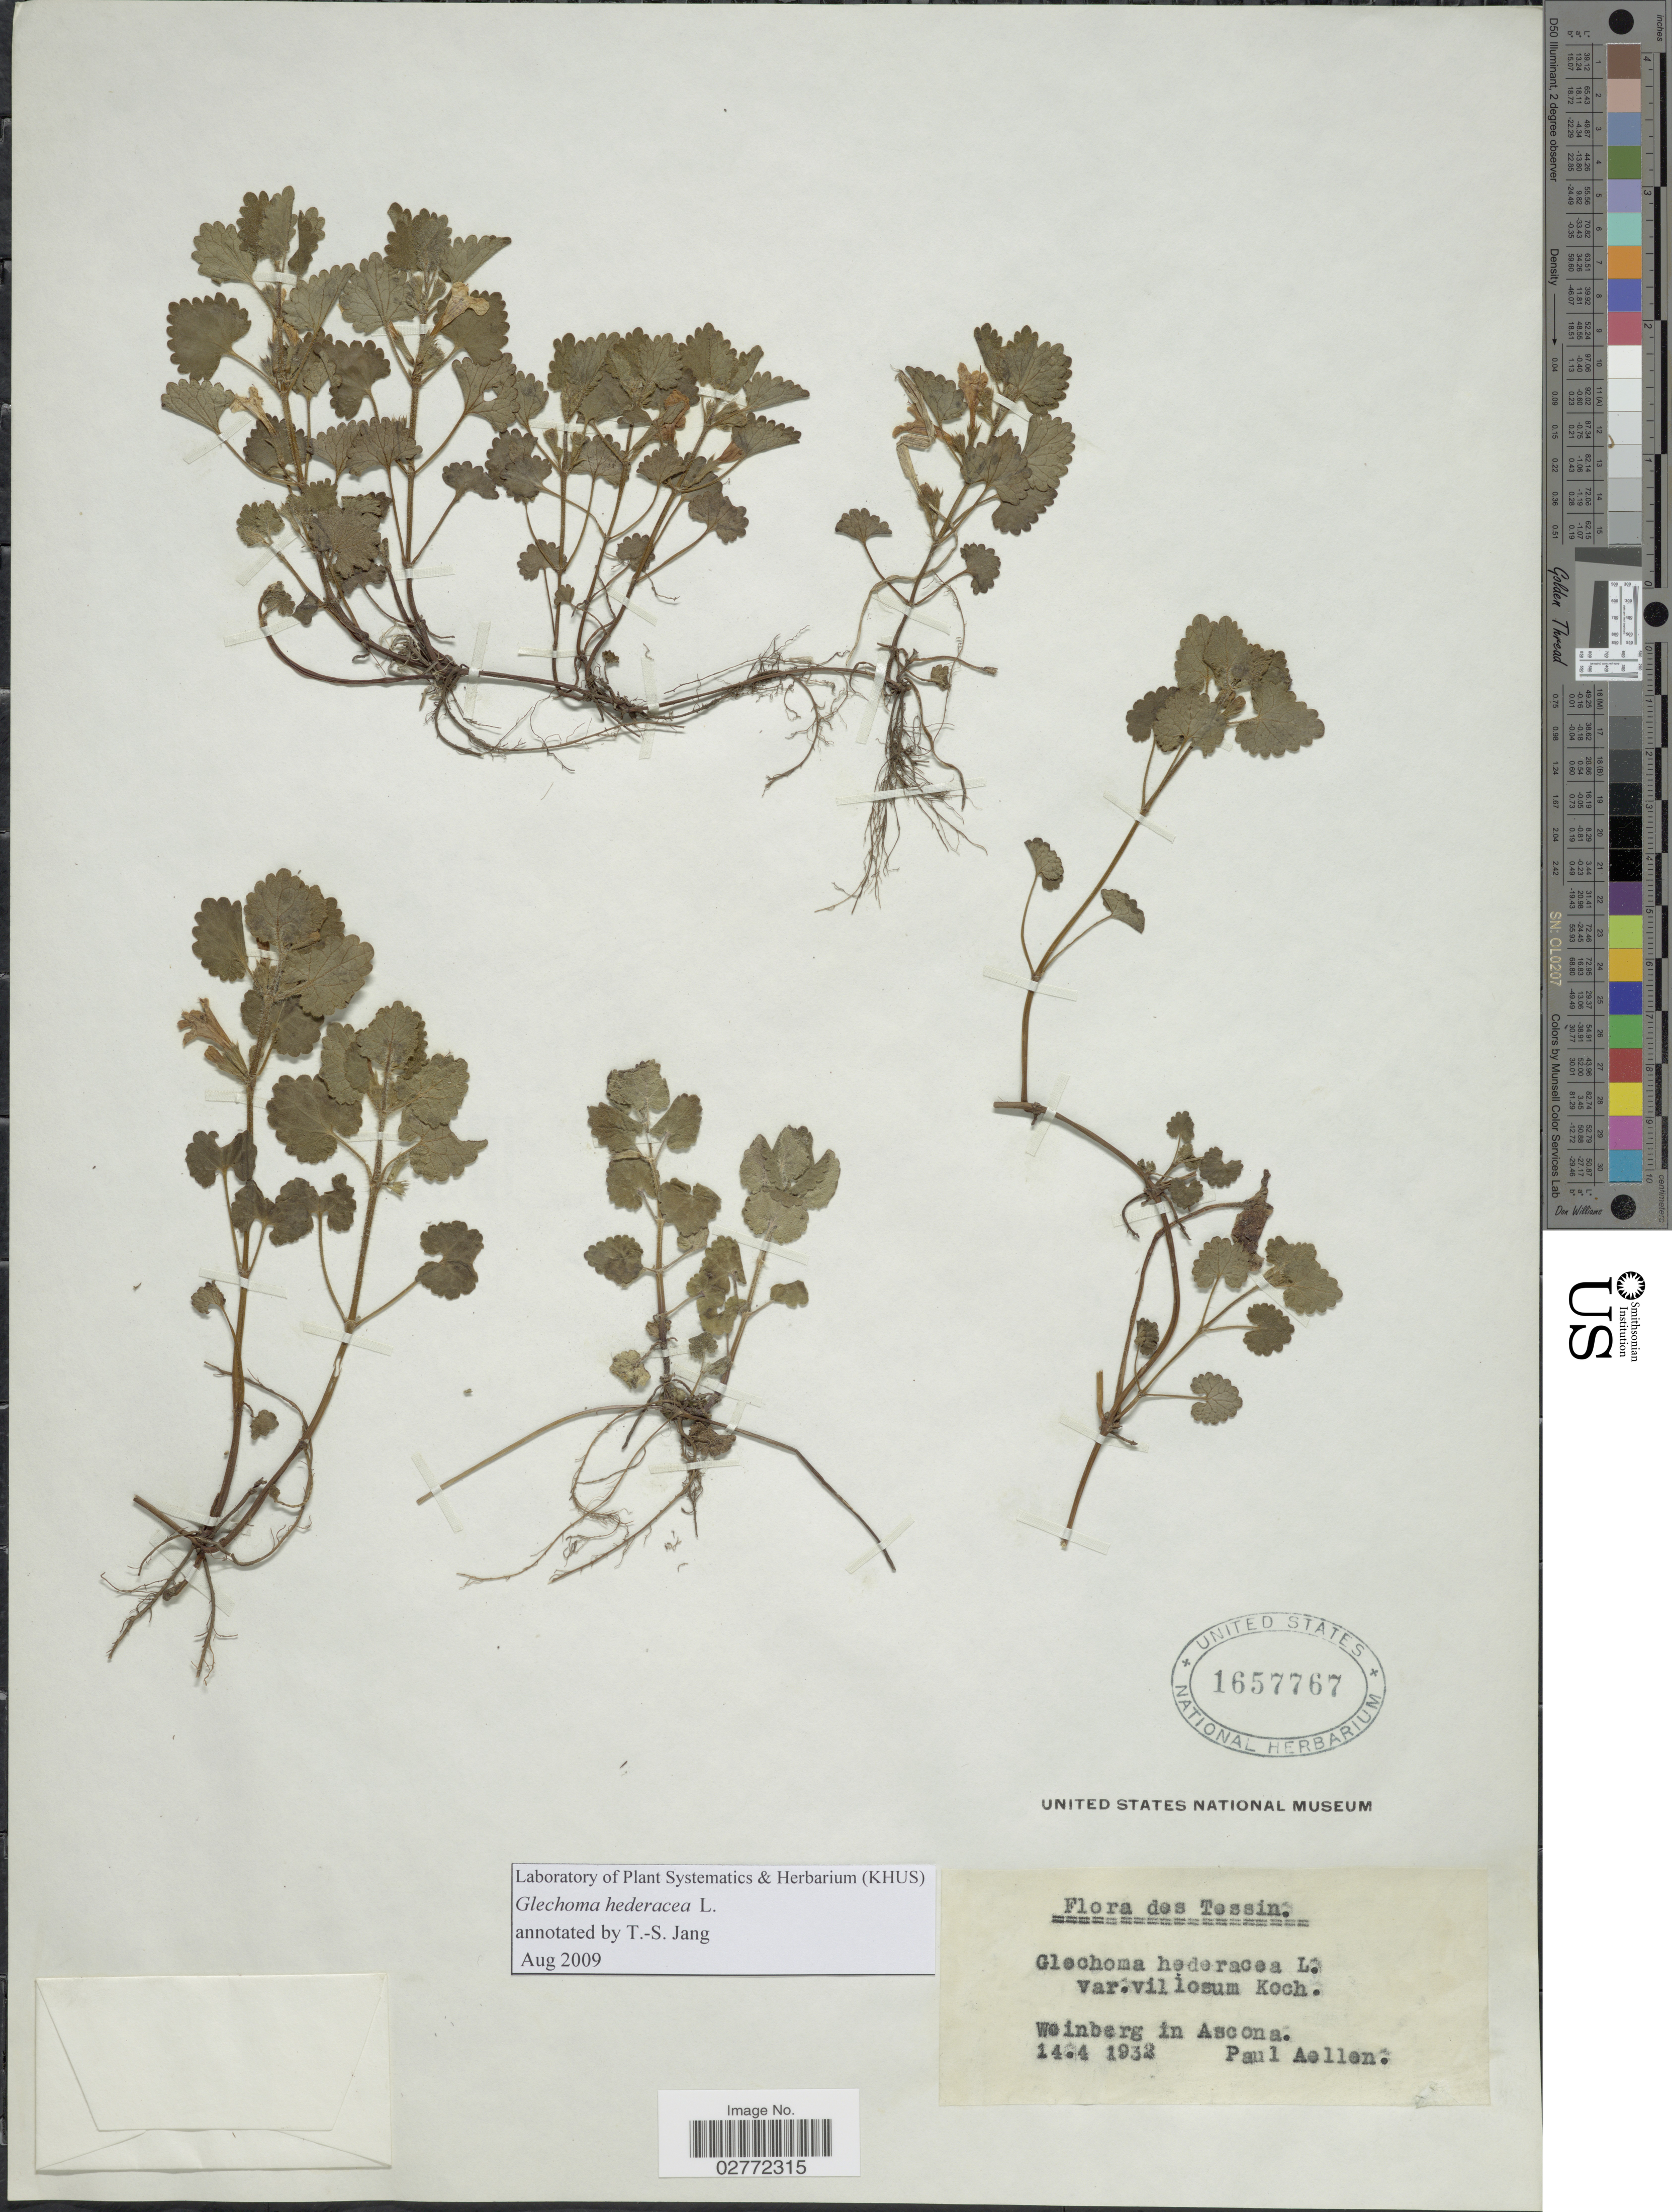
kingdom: Plantae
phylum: Tracheophyta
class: Magnoliopsida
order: Lamiales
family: Lamiaceae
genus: Glechoma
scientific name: Glechoma hederacea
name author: L.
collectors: P. Aellen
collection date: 1932-04-14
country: Switzerland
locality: Tessin. Weinberg in Ascona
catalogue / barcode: US 1657767